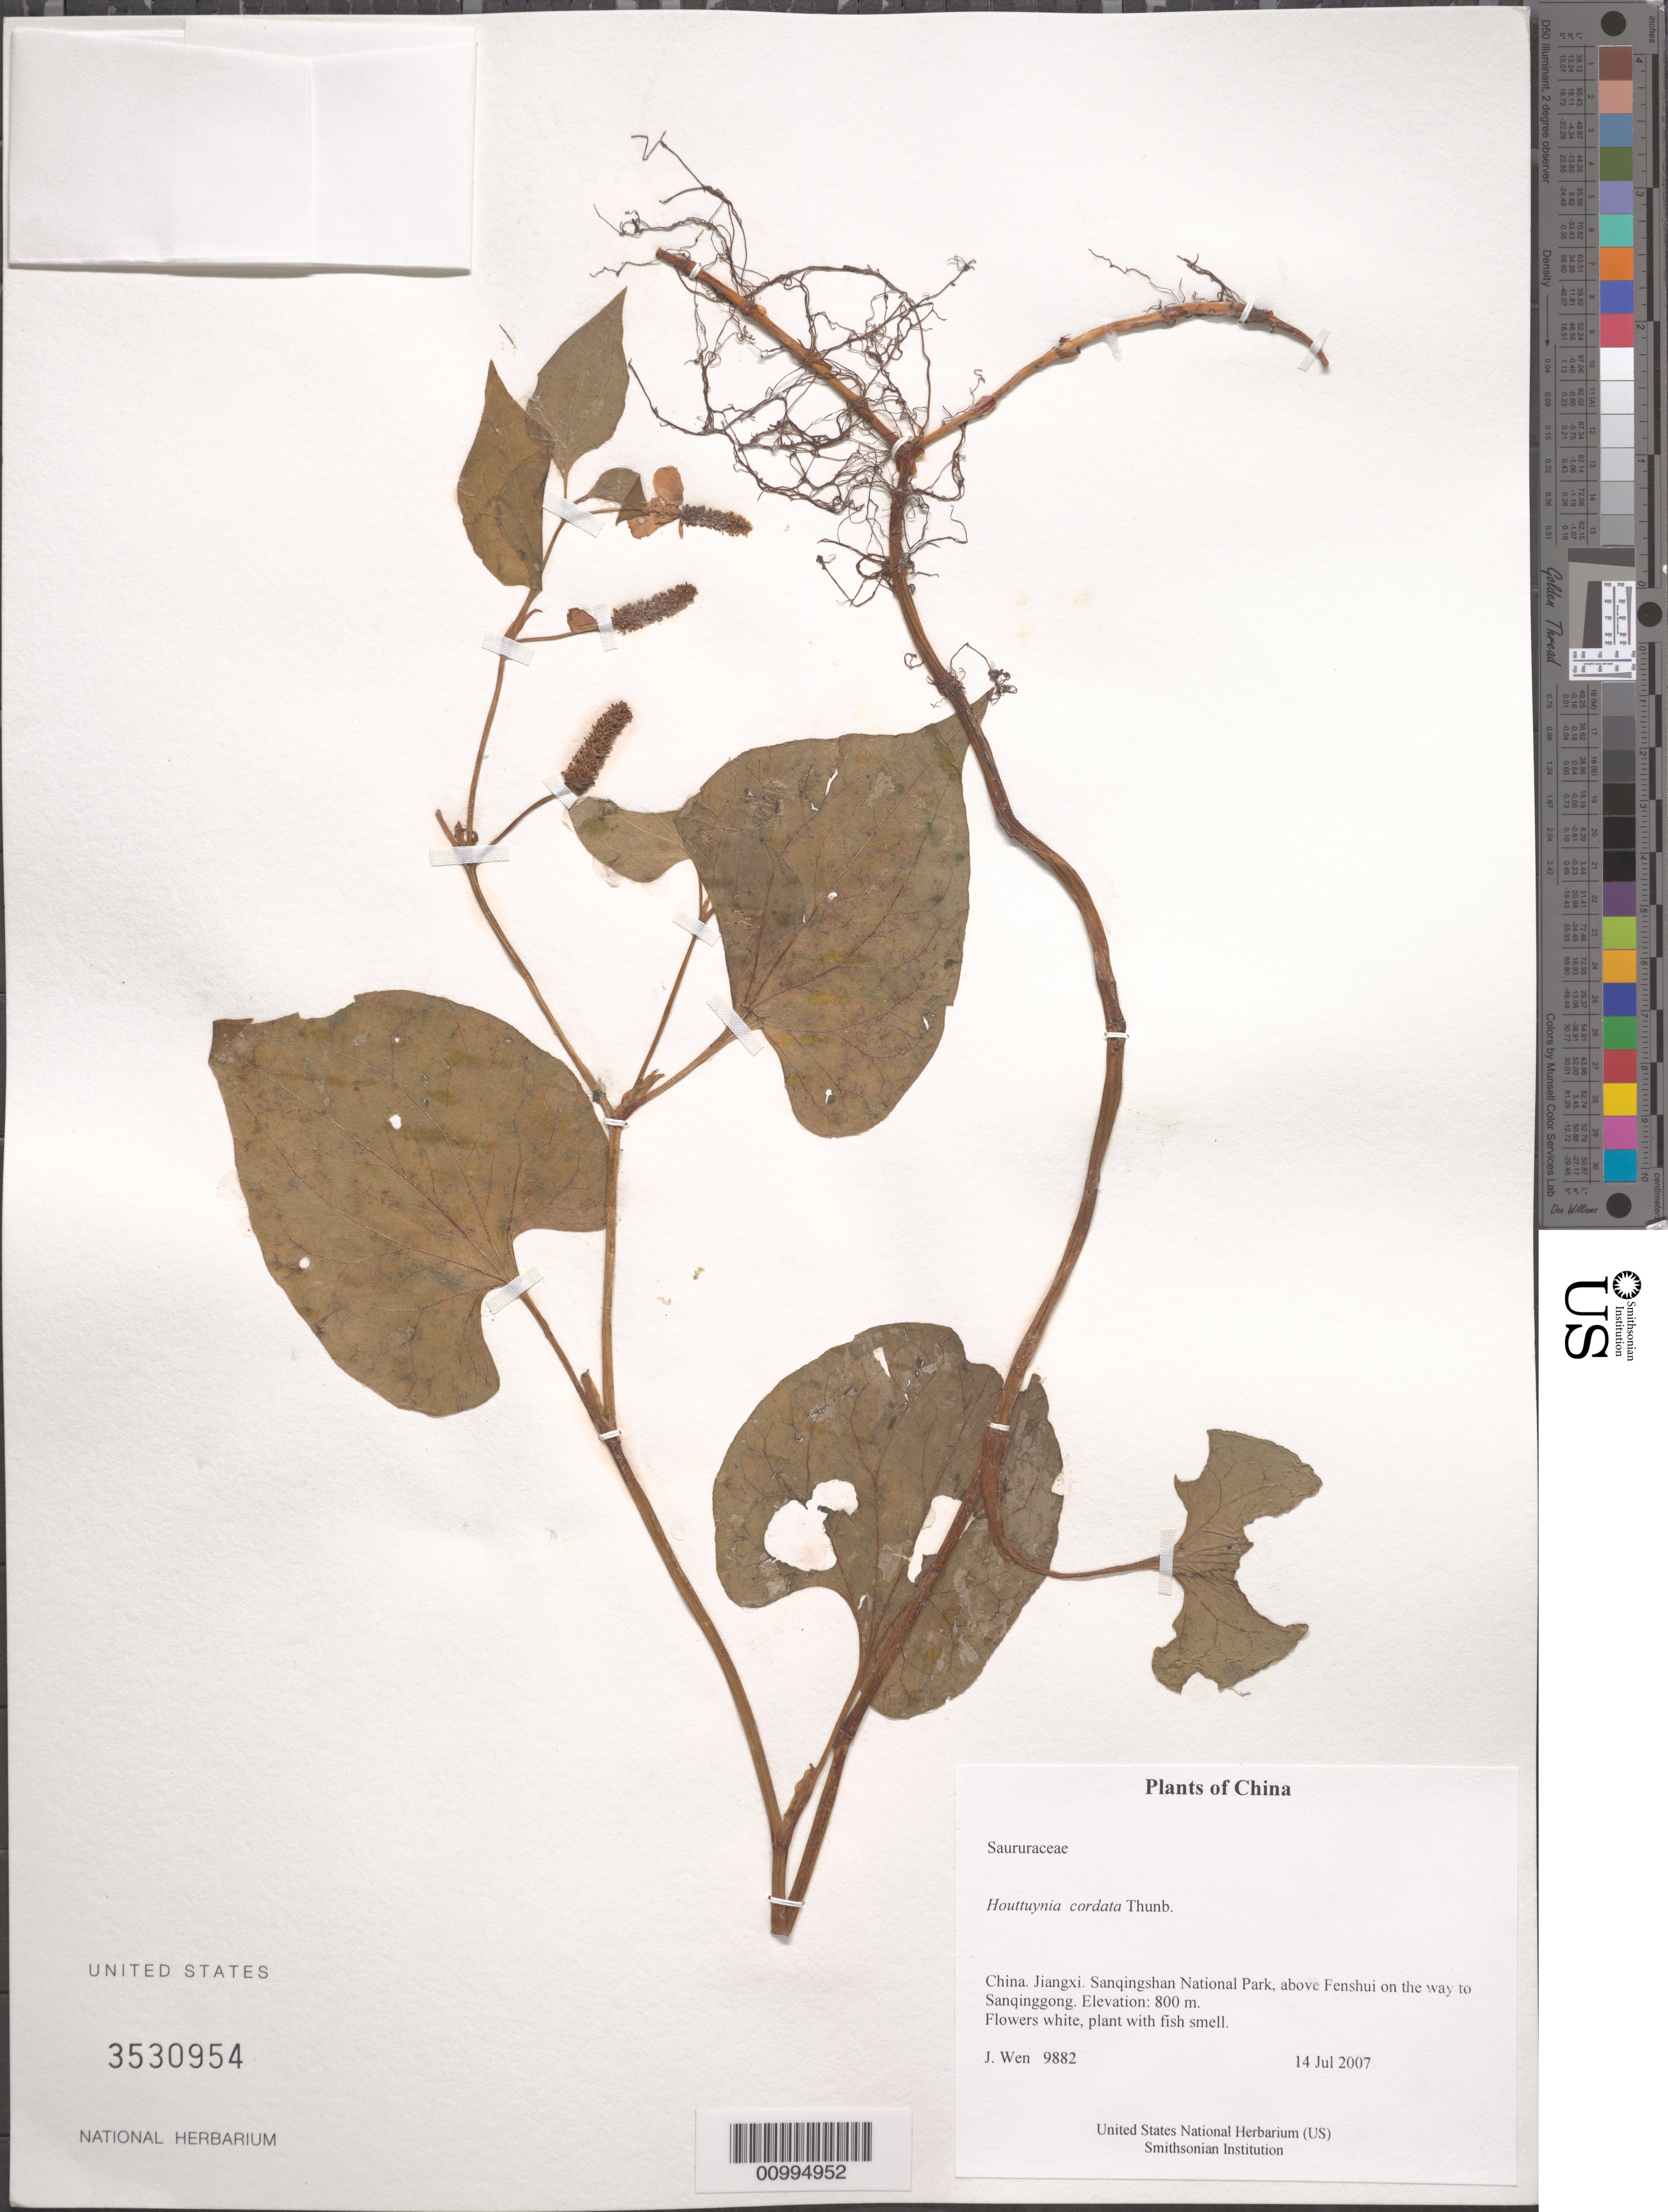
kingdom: Plantae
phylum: Tracheophyta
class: Magnoliopsida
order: Piperales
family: Saururaceae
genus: Houttuynia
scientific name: Houttuynia cordata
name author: Thunb.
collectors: J. Wen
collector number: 9882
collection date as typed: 14 Jul 2007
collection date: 2007-07-14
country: China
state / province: Jiangxi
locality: Sanqingshan National Park, above Fenshui on the way to Sanqinggong.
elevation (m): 800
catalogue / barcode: US 3530954